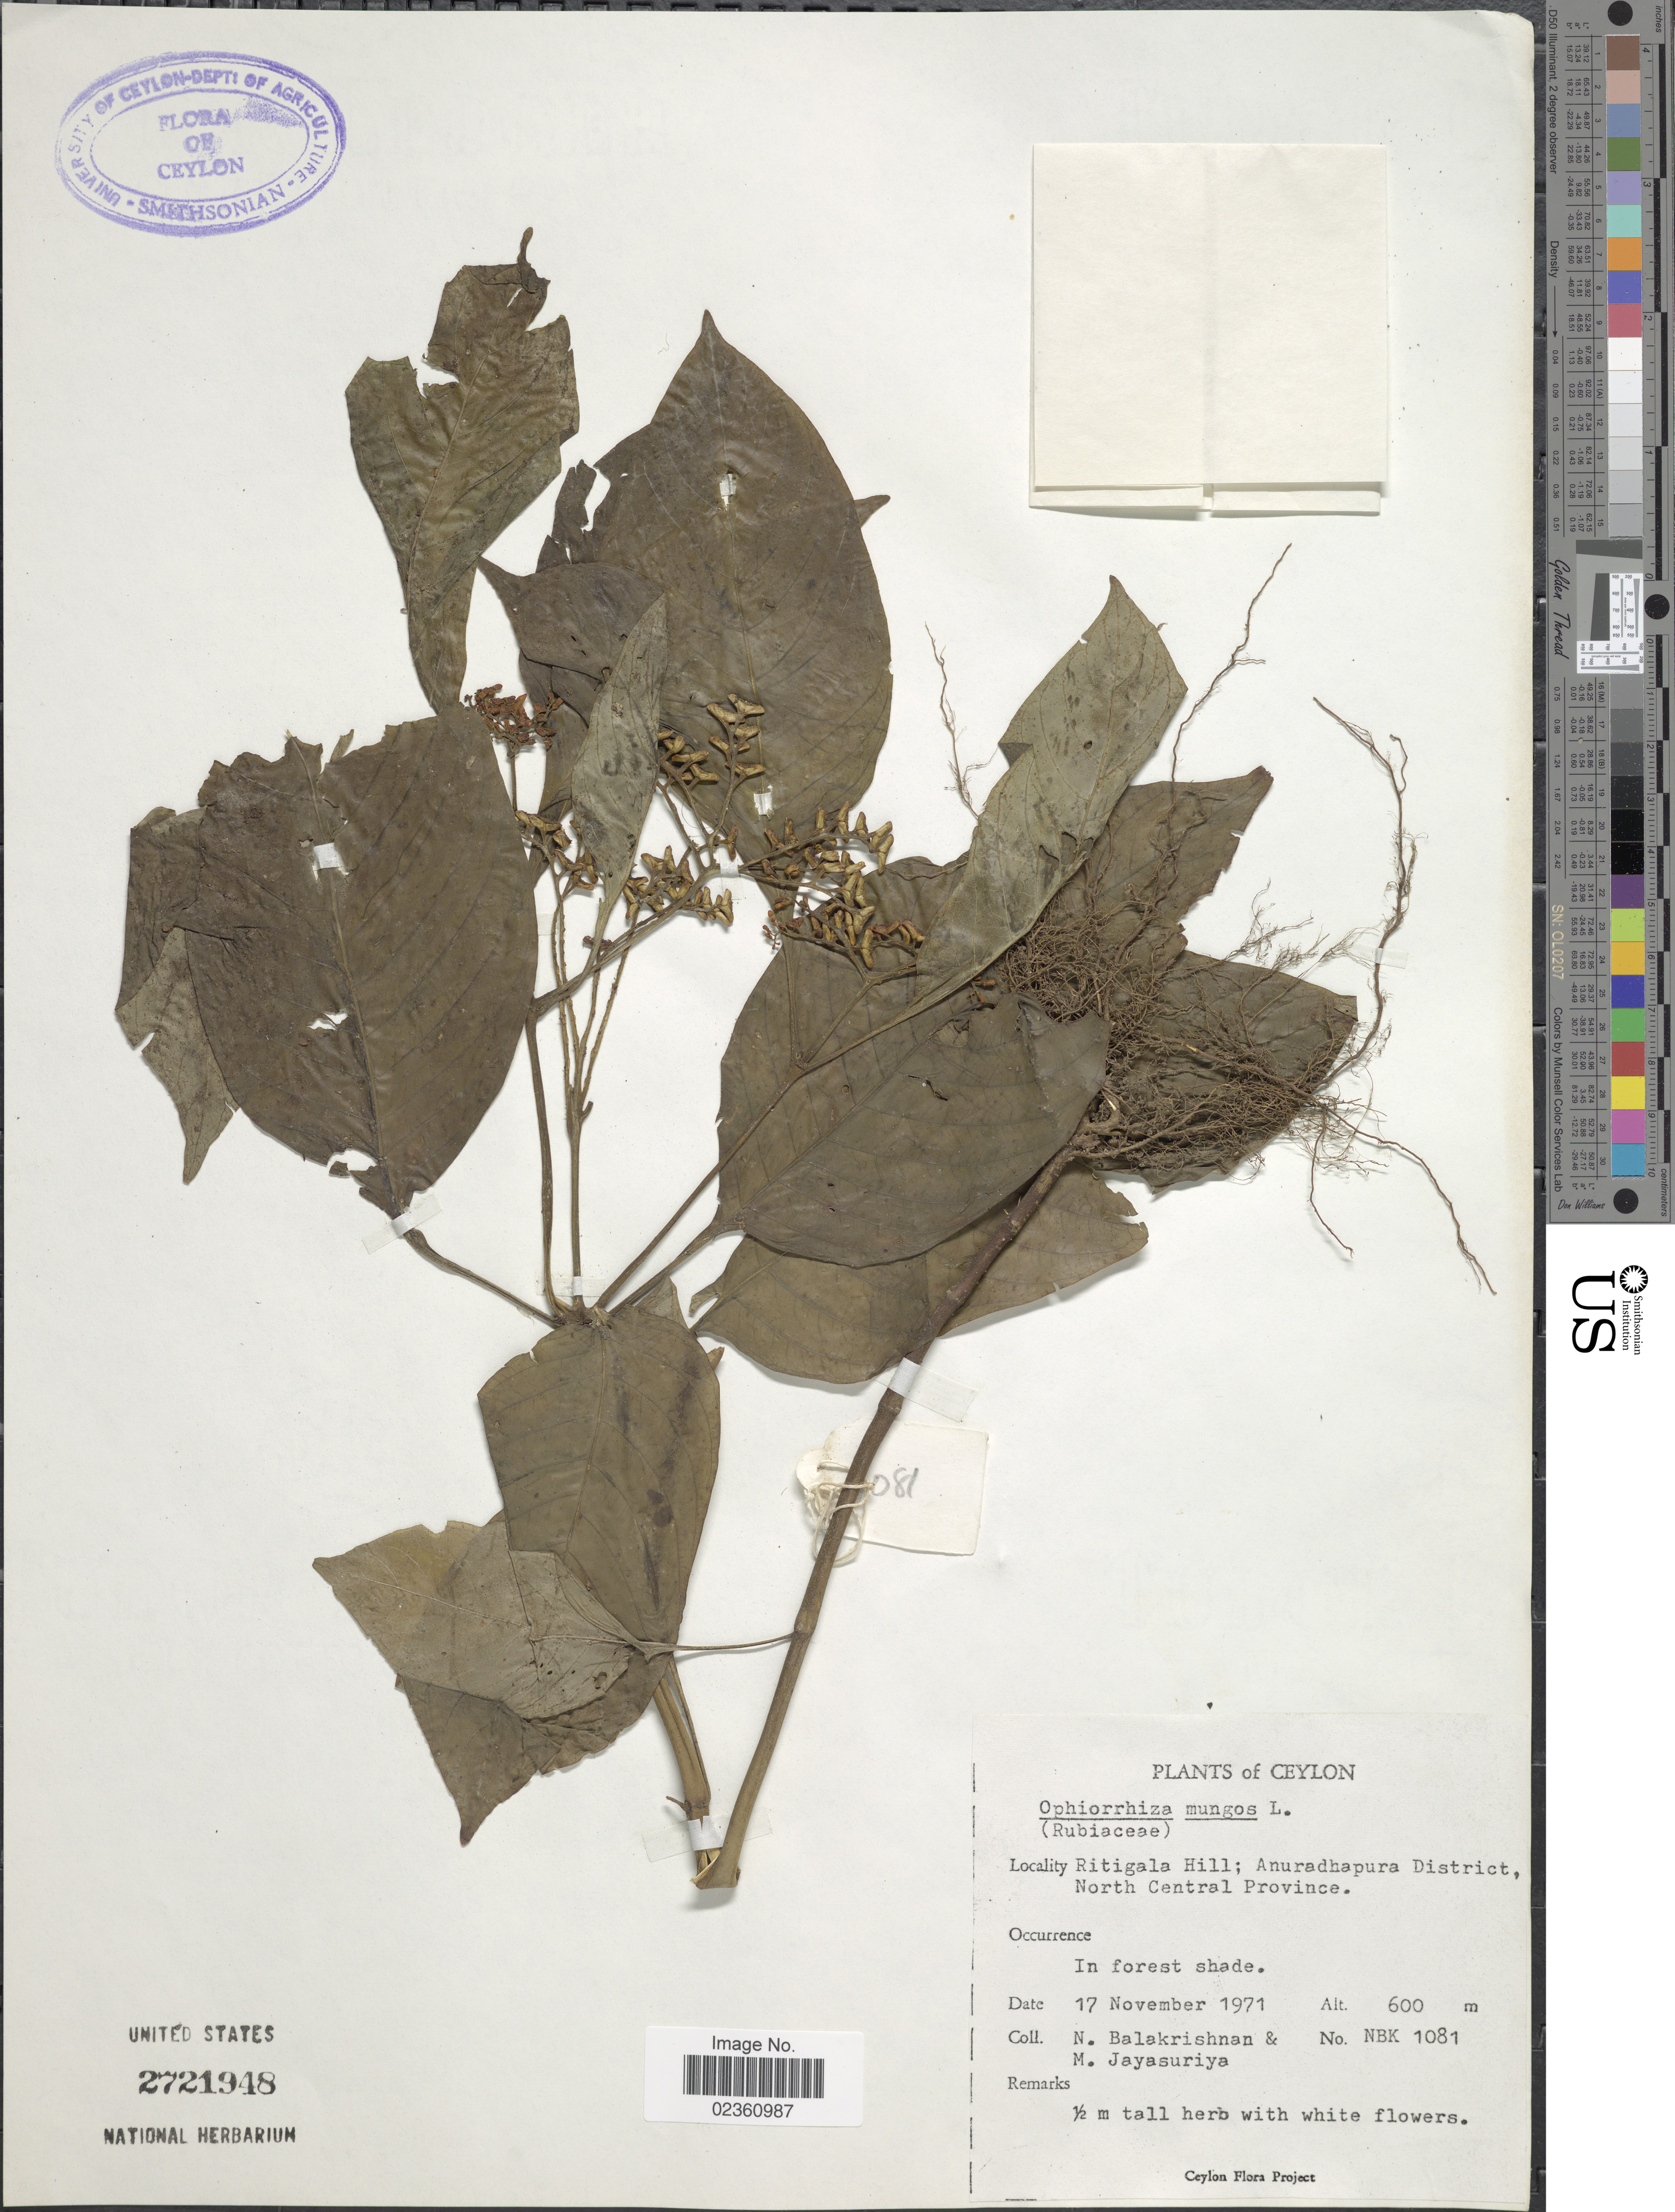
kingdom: Plantae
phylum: Tracheophyta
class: Magnoliopsida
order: Gentianales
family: Rubiaceae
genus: Ophiorrhiza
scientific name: Ophiorrhiza mungos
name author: L.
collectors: N. Balakrishnan & M. Jayasuriya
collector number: NBK 1081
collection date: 1971-11-17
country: Sri Lanka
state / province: North Central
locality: Ceylon, Ritigal Hill; Anuradhapura District, In forest shade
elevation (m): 600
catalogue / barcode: US 2721948